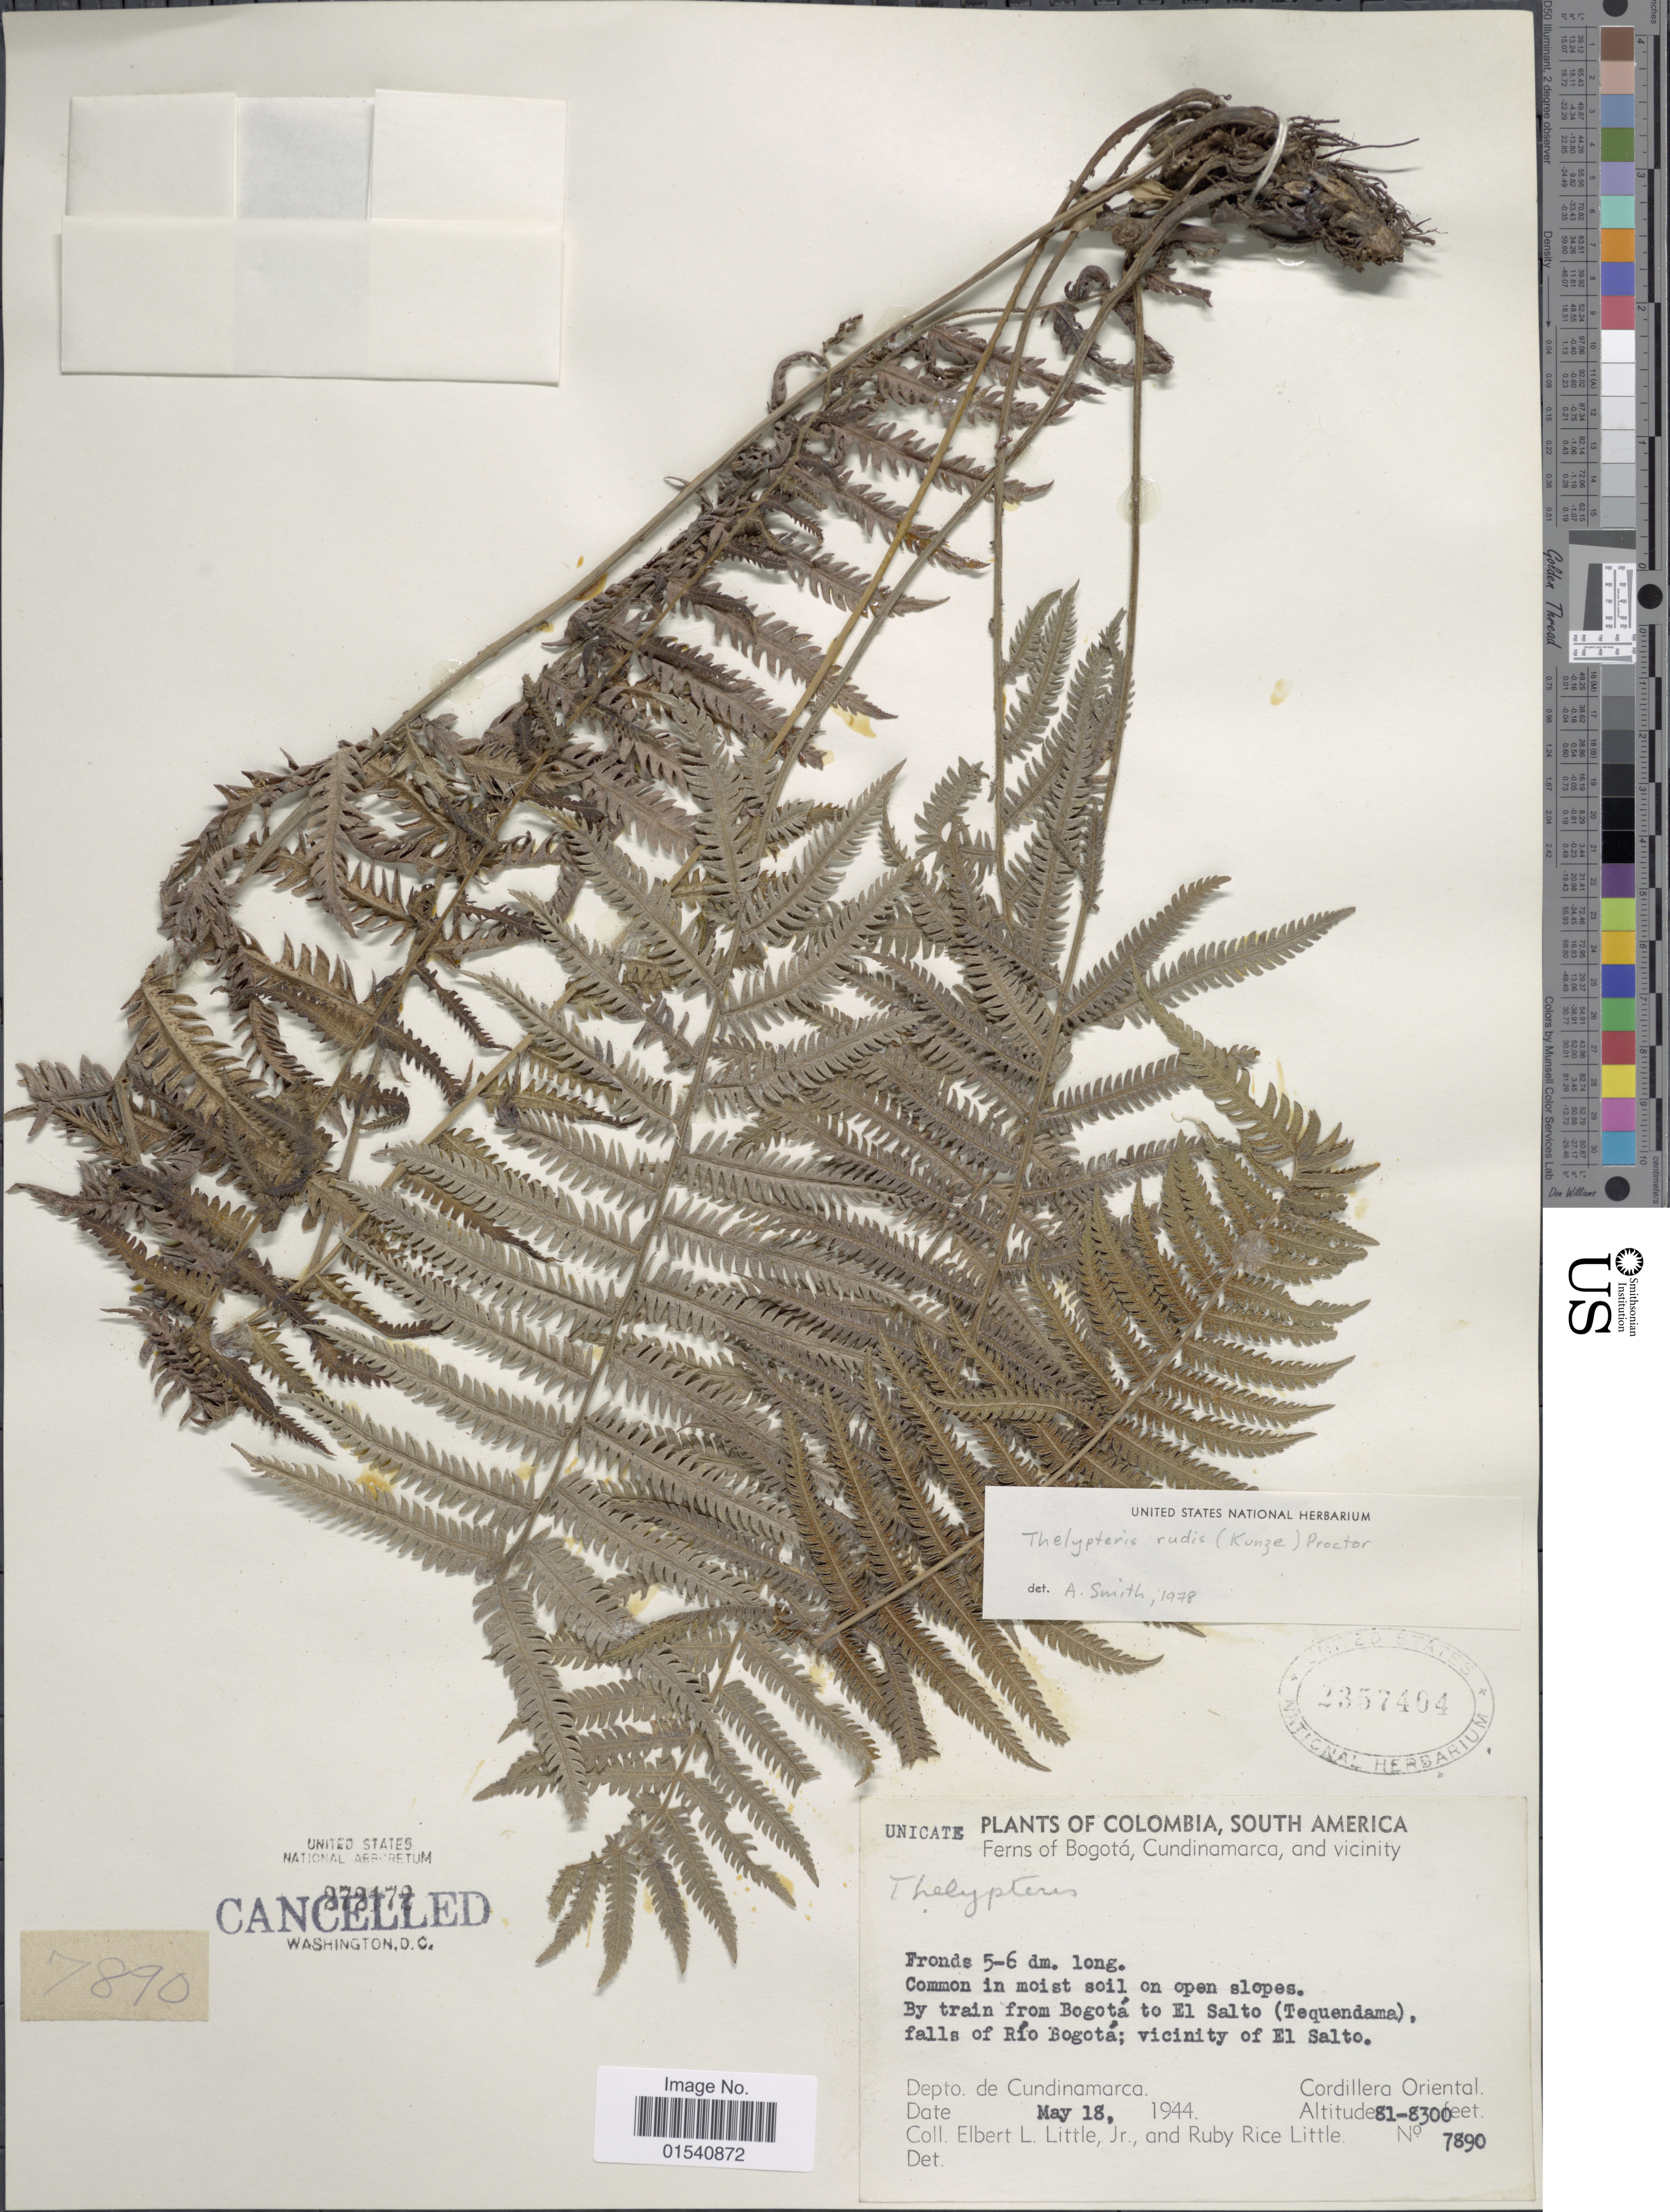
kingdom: Plantae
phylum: Tracheophyta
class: Polypodiopsida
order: Polypodiales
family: Thelypteridaceae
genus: Amauropelta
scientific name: Amauropelta rudis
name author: (Kunze) Pic. Serm.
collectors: E. L. Little & R. R. Little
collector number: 7890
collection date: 1944-05-18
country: Colombia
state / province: Cundinamarca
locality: Ferns of Bogotá, and vicinity. By train from Bogotá to El Salto (Tequendama), falls of Río Bogotá; vicinity of El Salto, Depto. de Cundinamarca, Cordillera Oriental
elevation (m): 8100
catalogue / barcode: US 2357404